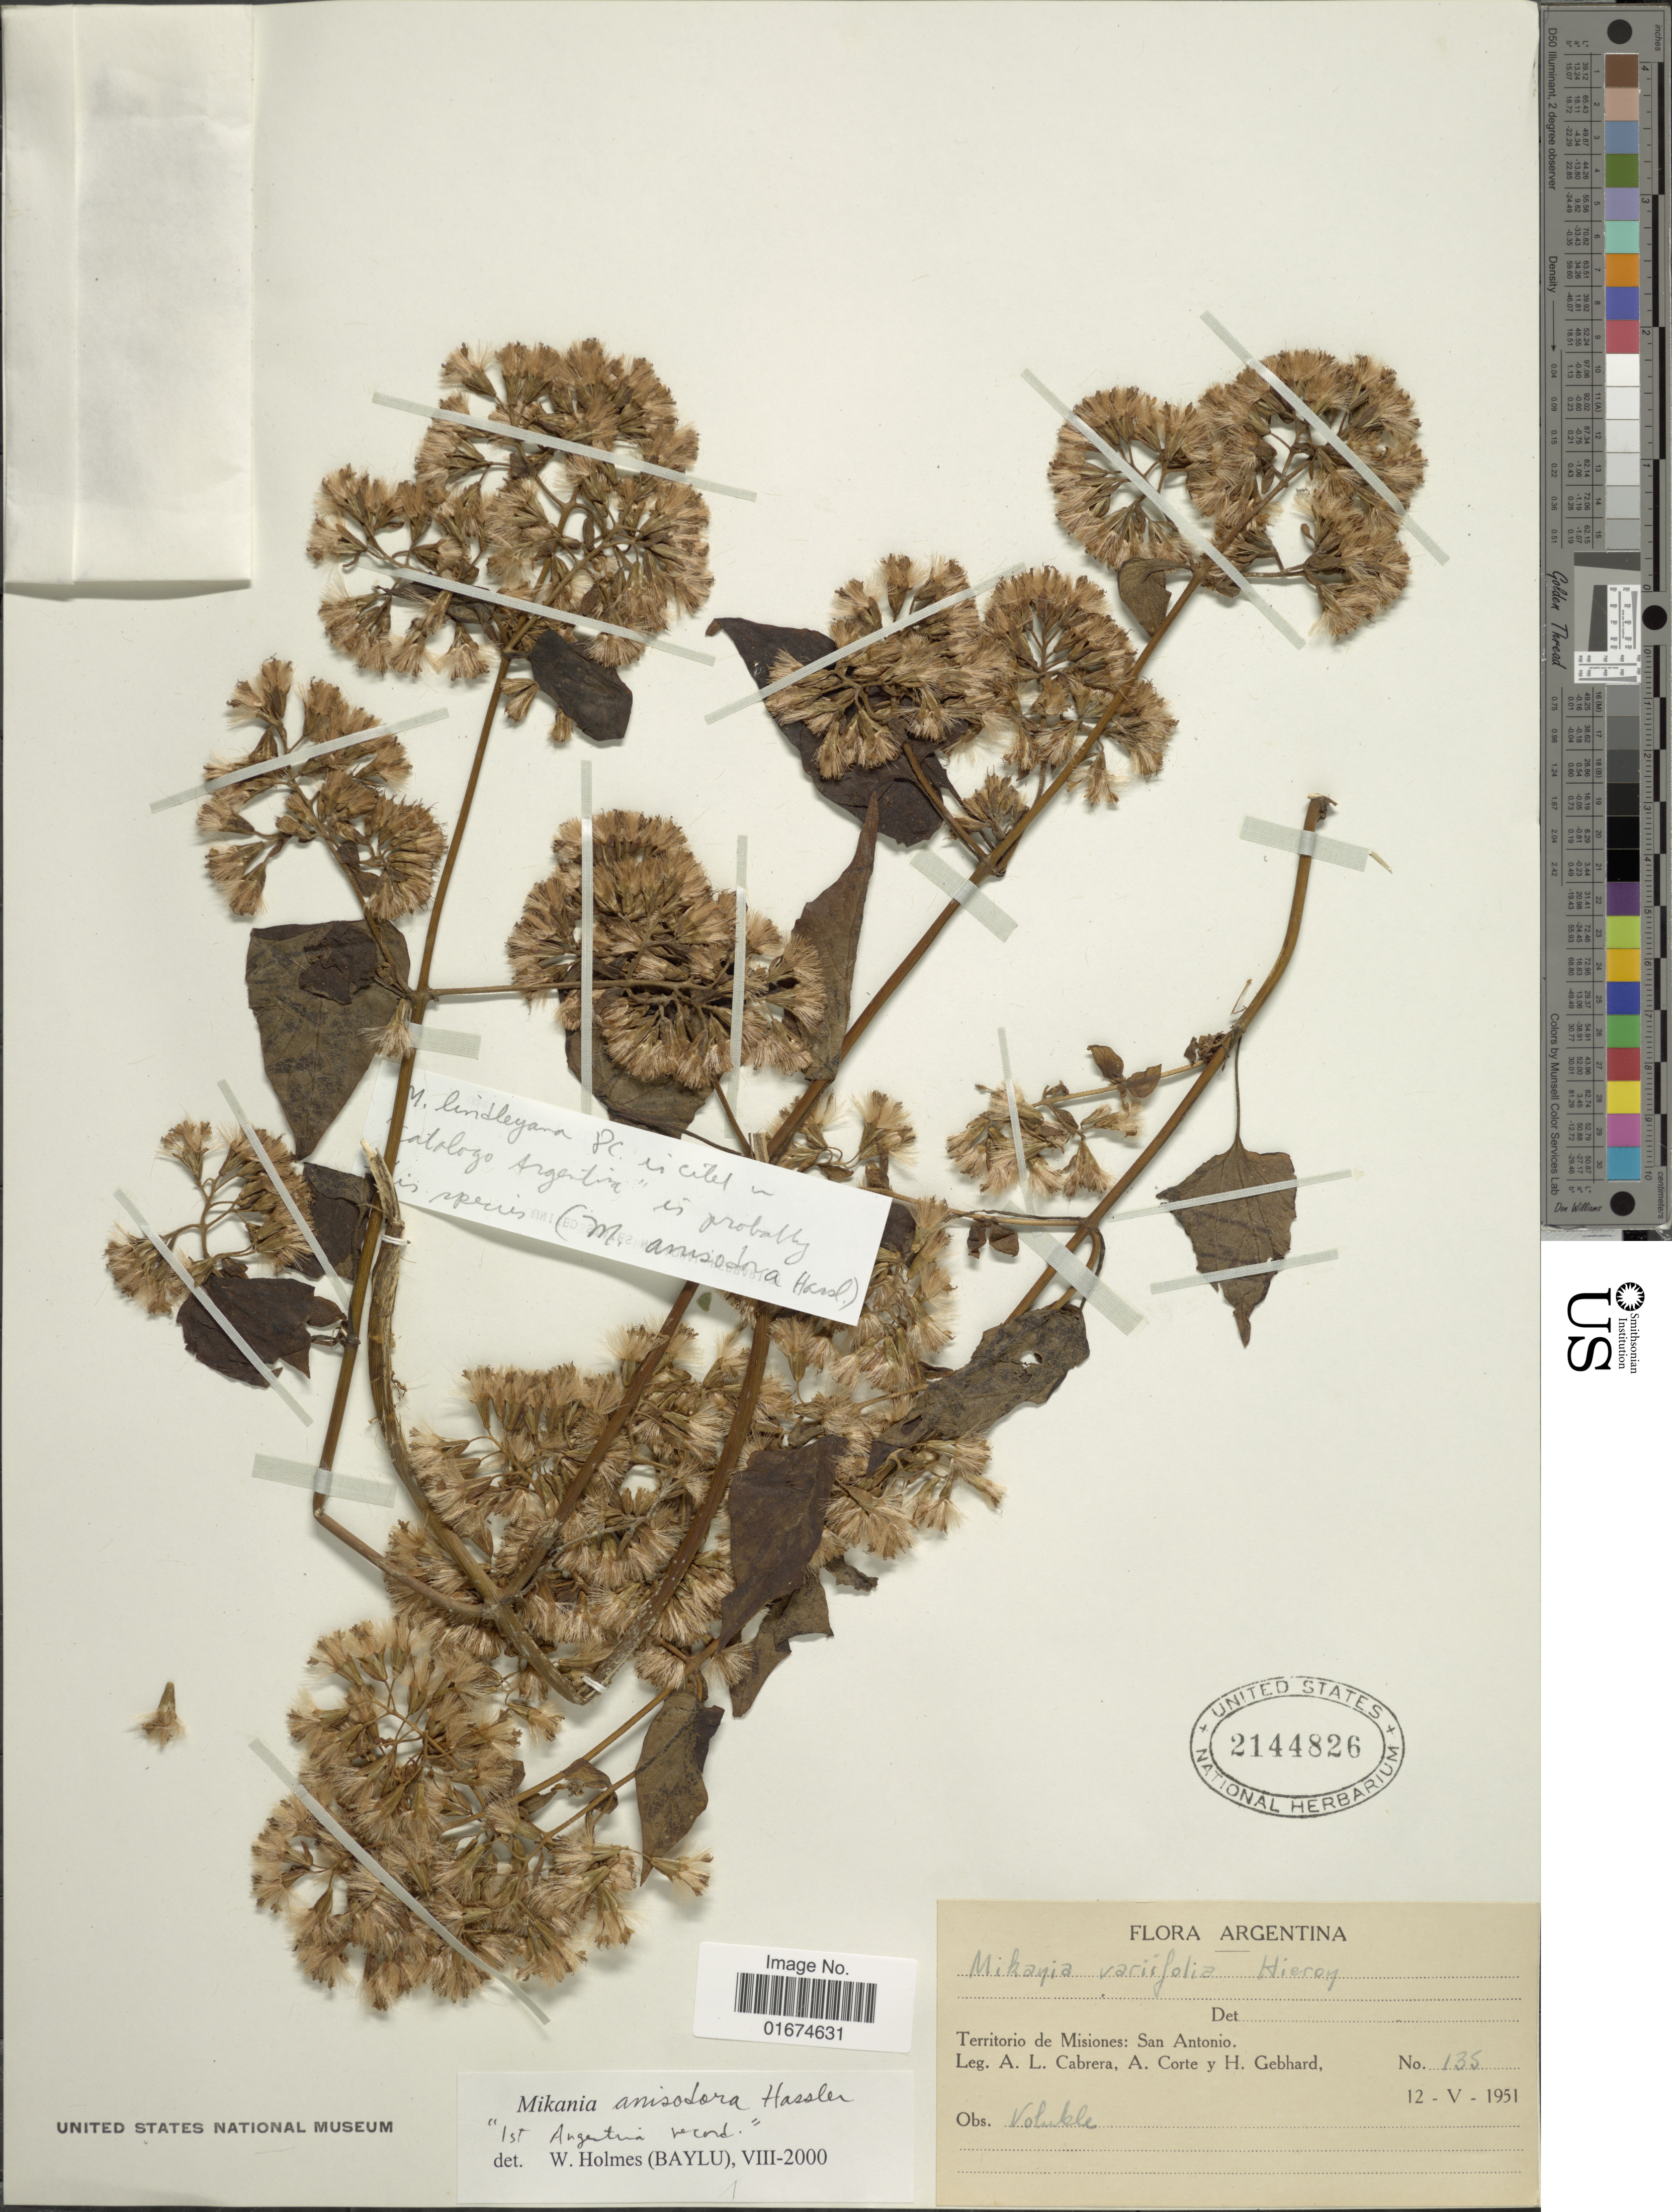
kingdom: Plantae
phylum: Tracheophyta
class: Magnoliopsida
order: Asterales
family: Asteraceae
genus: Mikania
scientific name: Mikania anisodora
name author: Hassl.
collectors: A. L. Cabrera, A. Corte & H. Gebhard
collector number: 135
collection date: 1951-05-12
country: Argentina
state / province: Misiones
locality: San Antonio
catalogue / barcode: US 2144826